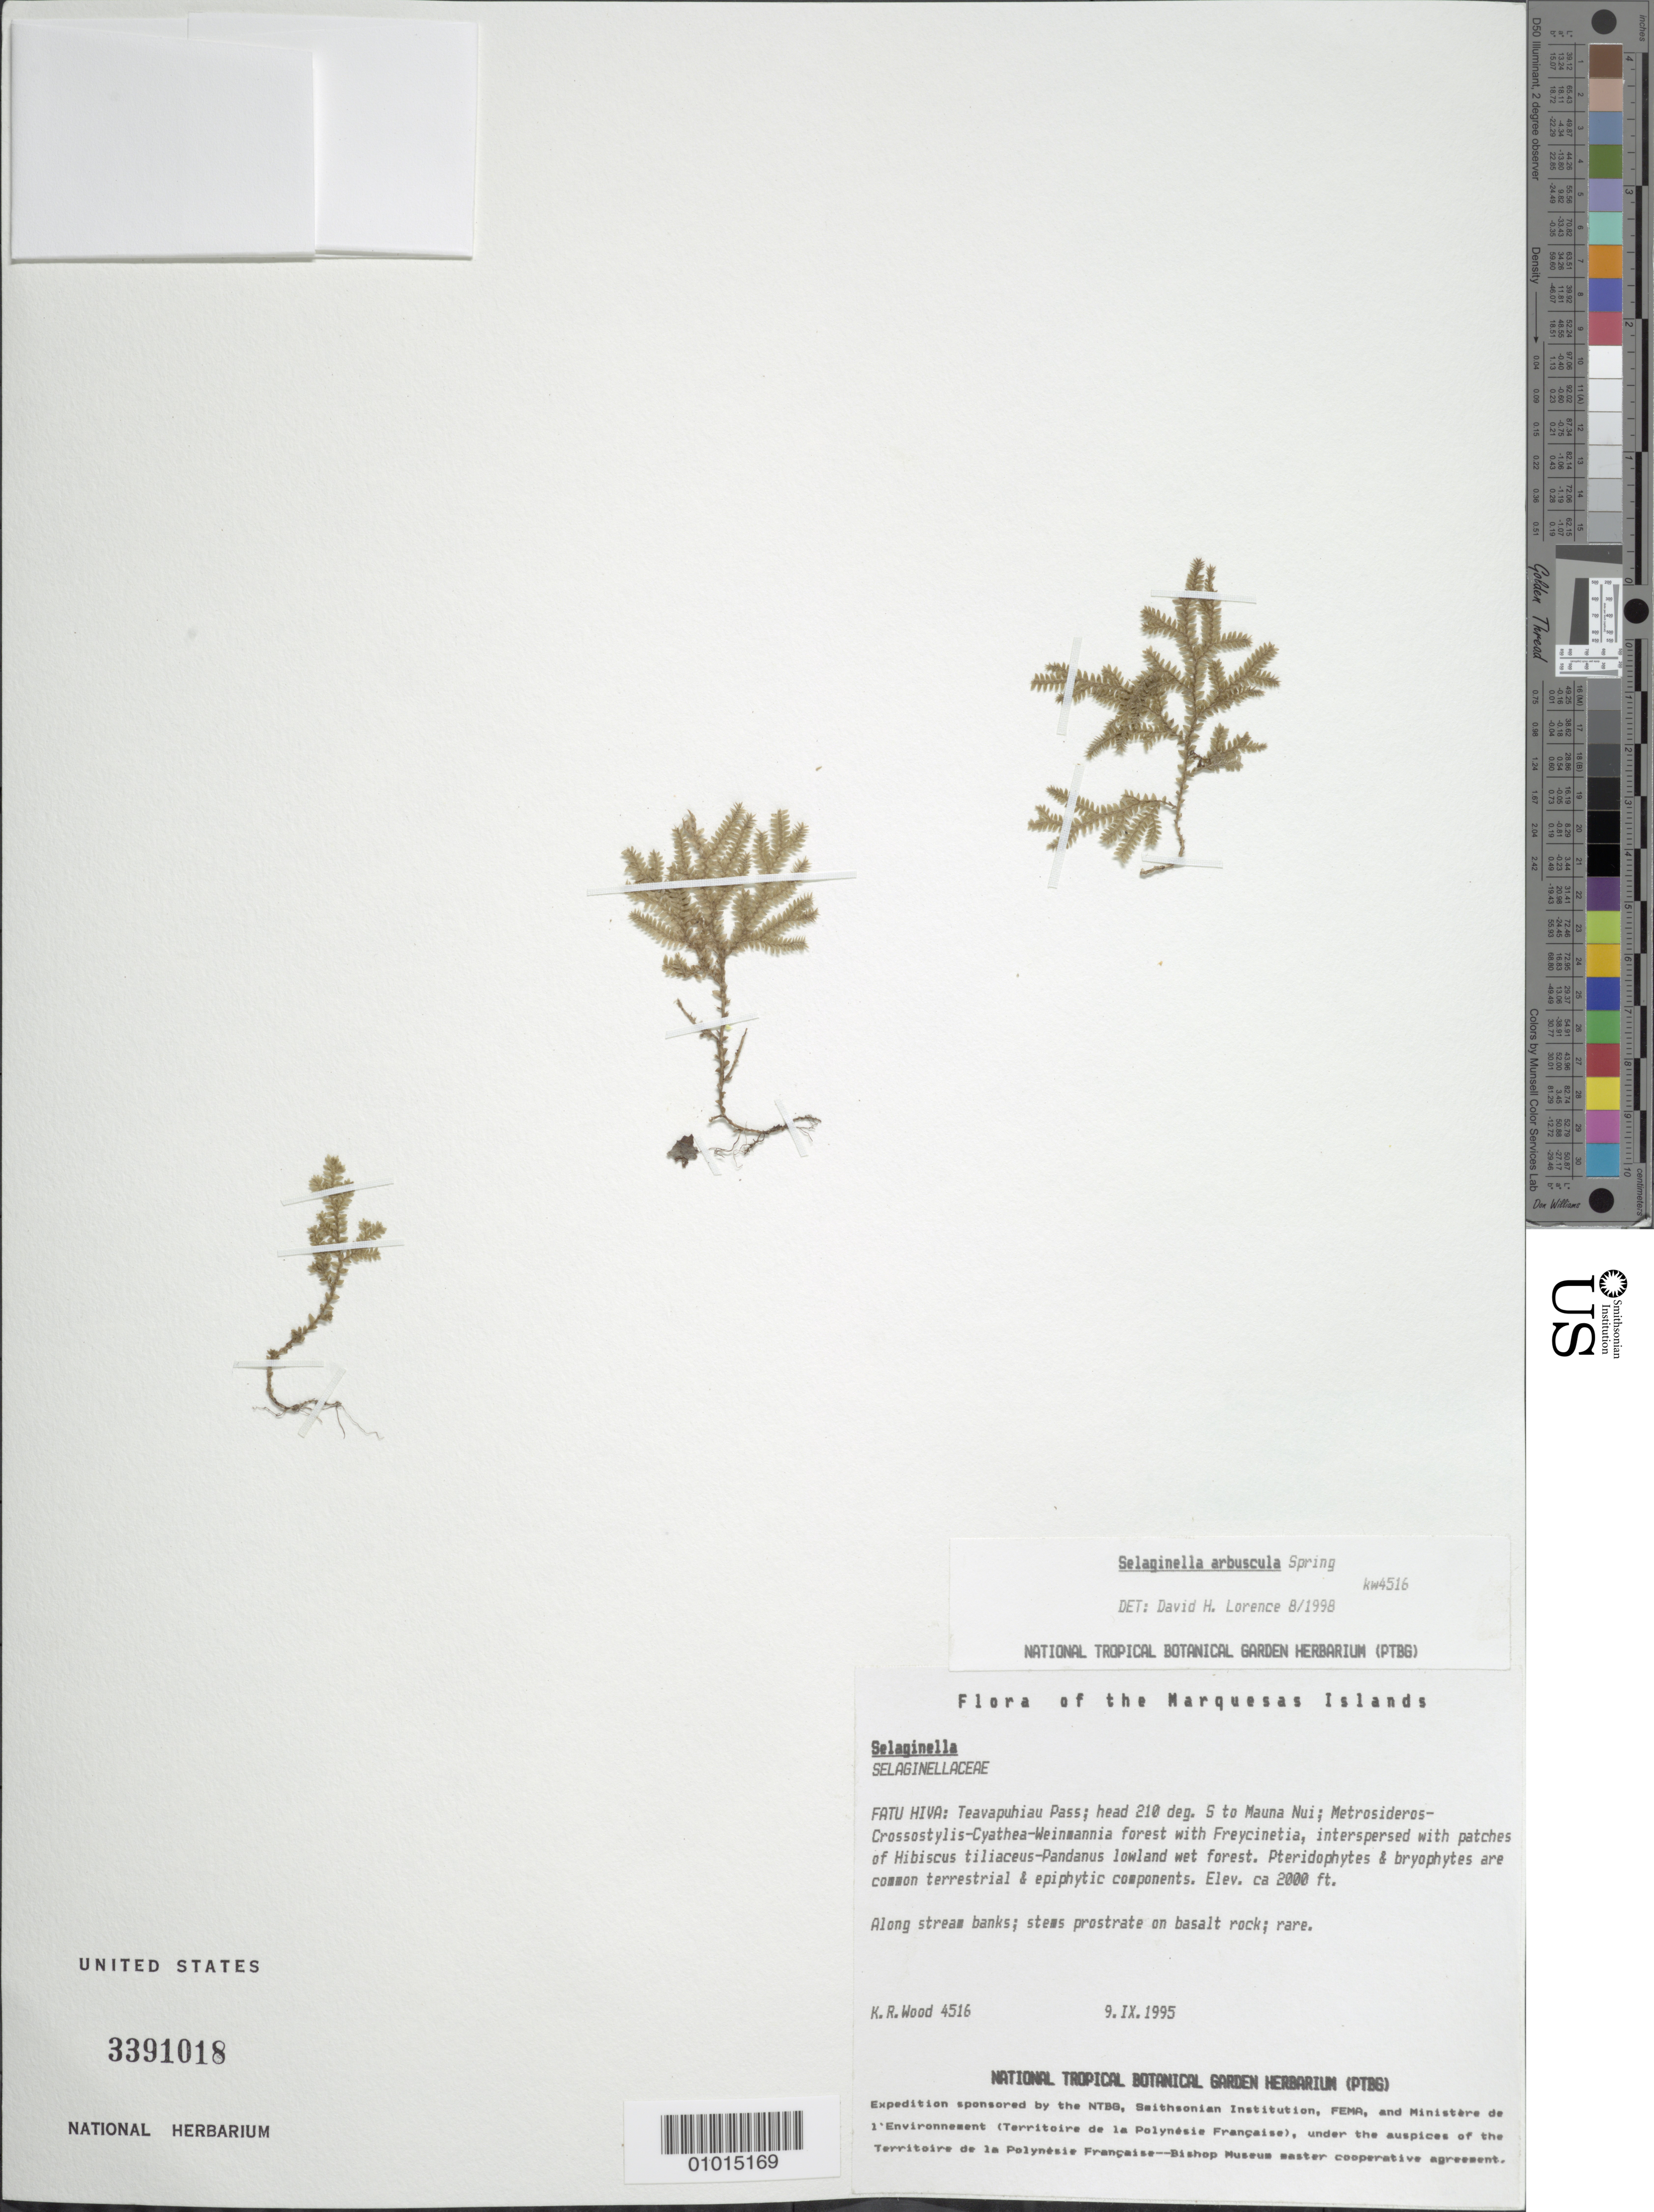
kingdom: Plantae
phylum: Tracheophyta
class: Lycopodiopsida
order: Selaginellales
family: Selaginellaceae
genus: Selaginella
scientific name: Selaginella arbuscula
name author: (Kualf.) Spring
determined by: Lorence, David H., (PTBG), National Tropical Botanical Garden (UNITED STATES)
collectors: K. R. Wood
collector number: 4516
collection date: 1995-09-09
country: French Polynesia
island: Fatu Hiva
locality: Teavapuhiau Pass, head 210 deg. S to Mauna Nui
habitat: Metrosideros - Crossostylis - Cyathea - Weinmannia w/ Freycinetia, interspersed w/ Hibiscus tiliaceus - Pandanus lowland wet forest. Along stream banks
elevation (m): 610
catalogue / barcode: US 3391018